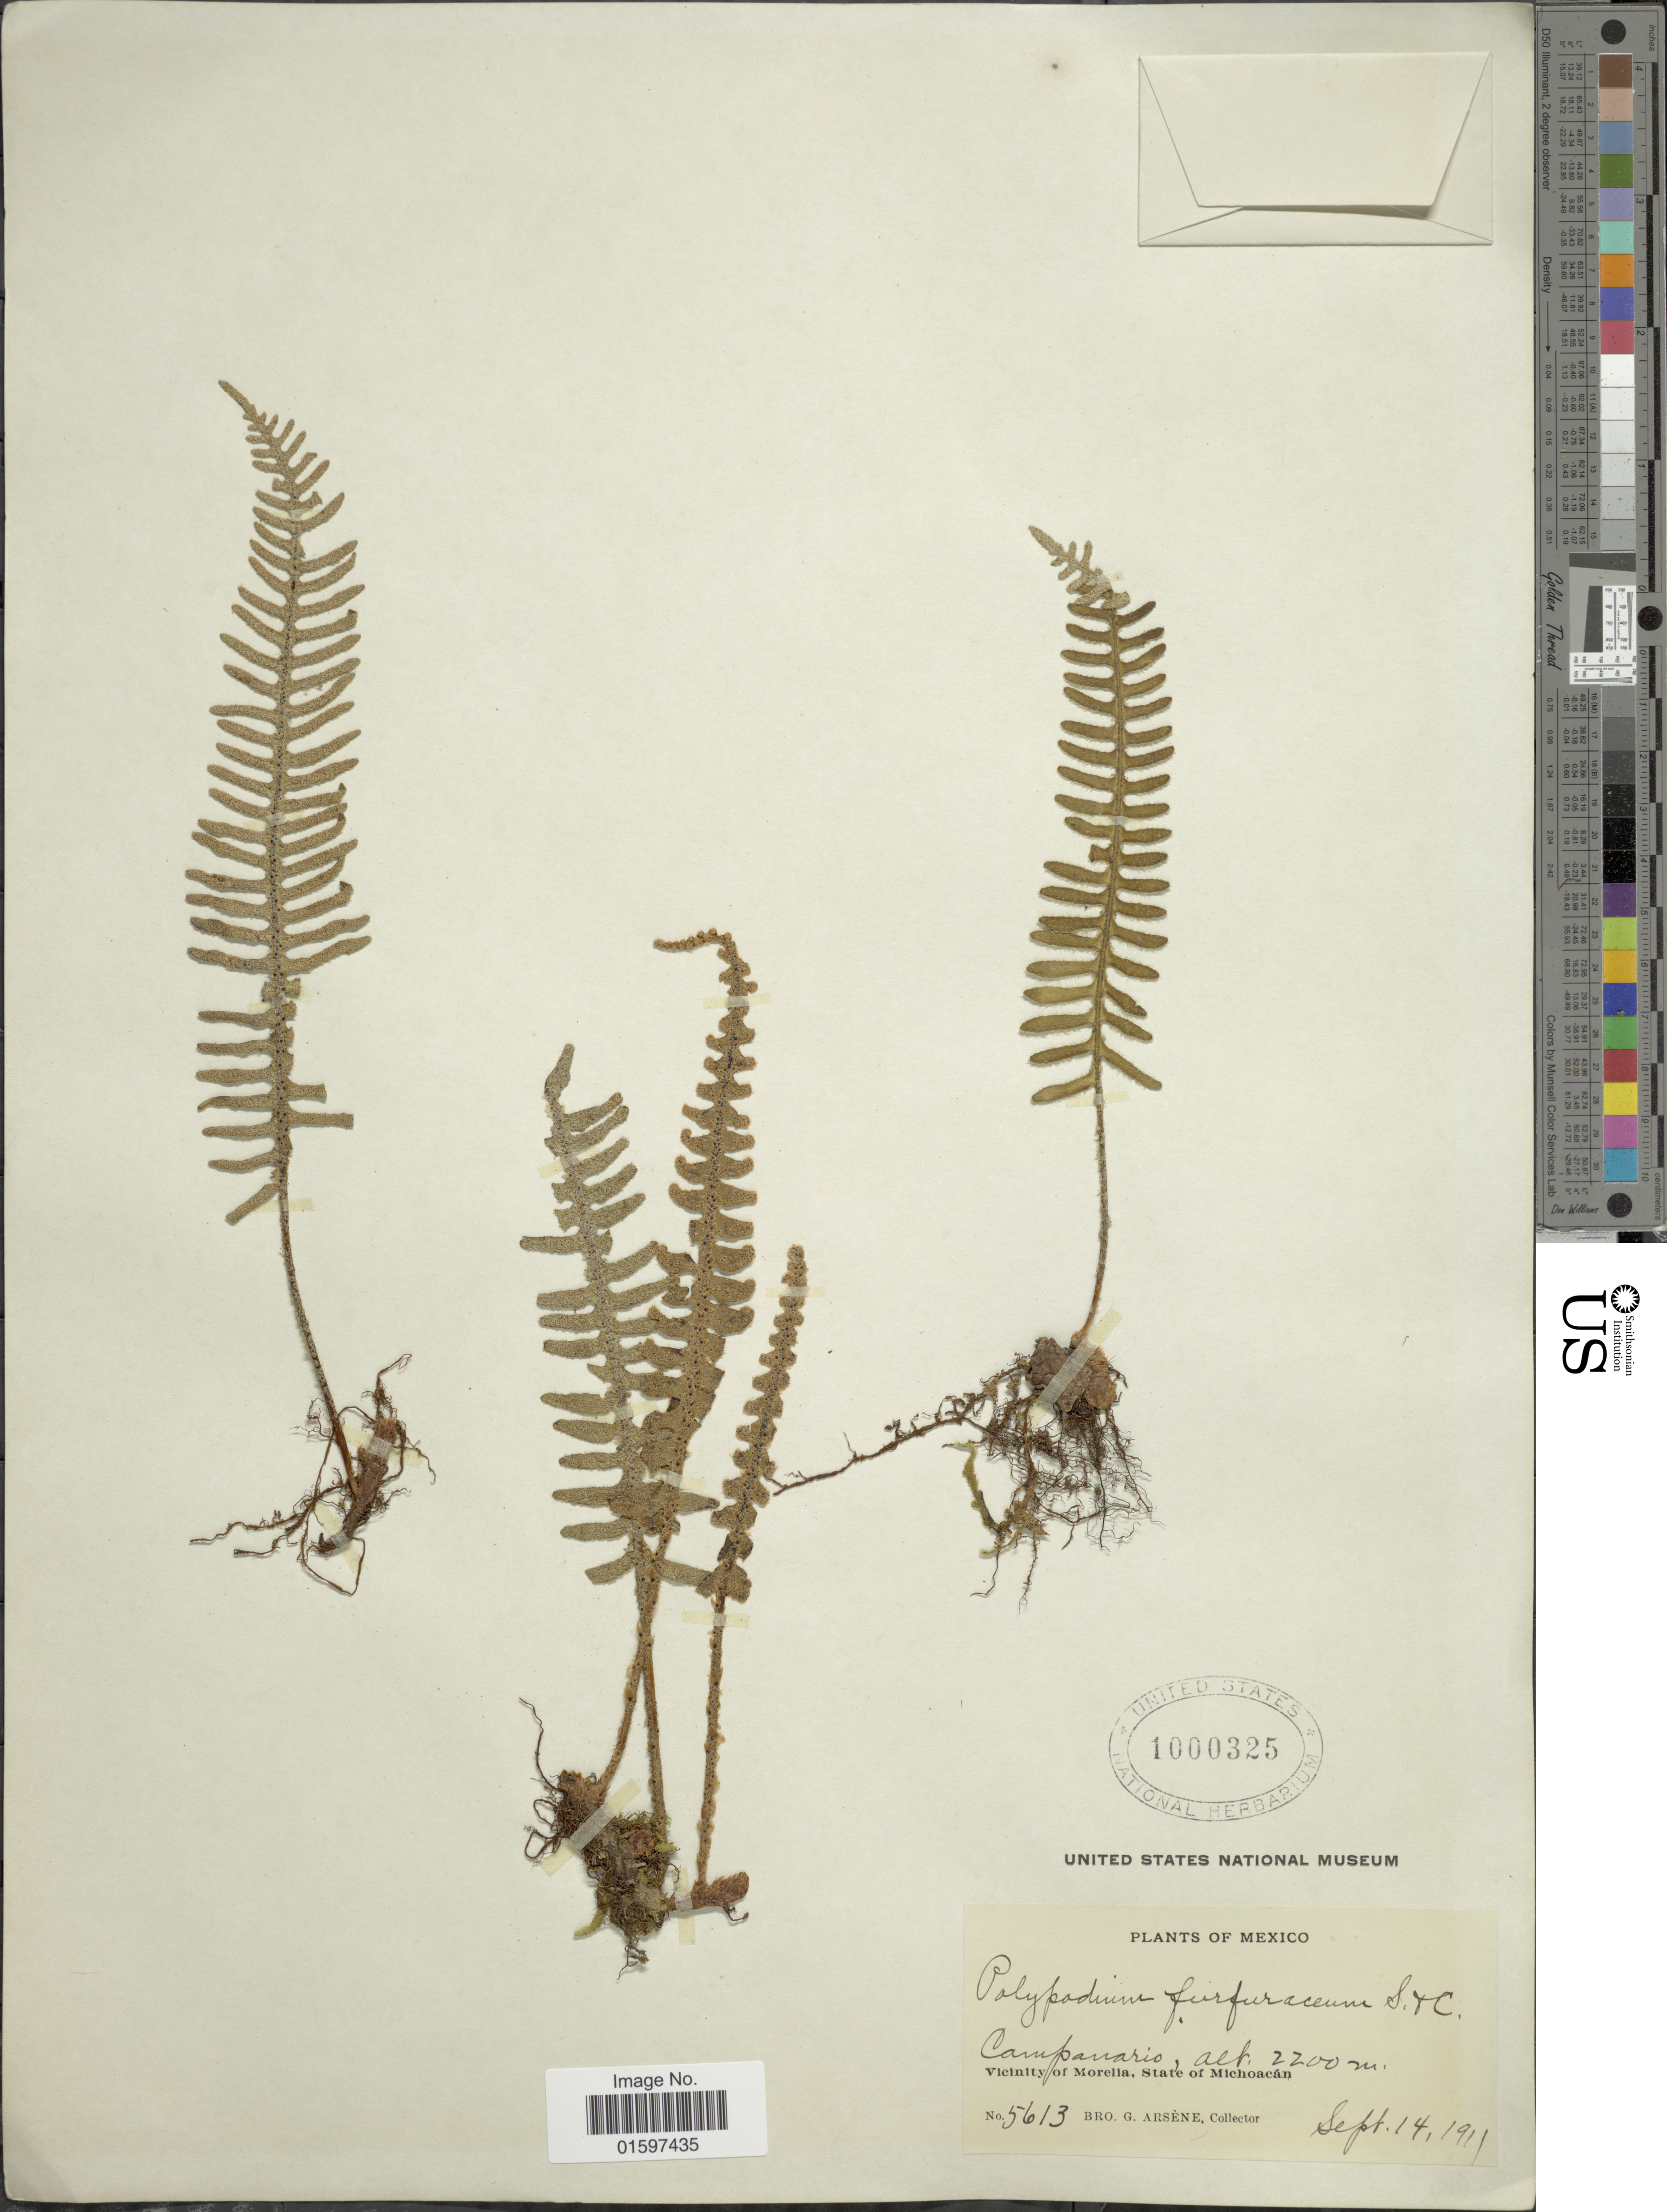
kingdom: Plantae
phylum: Tracheophyta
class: Polypodiopsida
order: Polypodiales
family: Polypodiaceae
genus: Pleopeltis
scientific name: Pleopeltis furfuracea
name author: (Schltdl. & Cham.) A.R. Sm. & Tejero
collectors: Bro. G. Arsène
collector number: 5613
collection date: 1911-09-14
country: Mexico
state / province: Michoacán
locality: Mexico, Campanario, Vicinity of Morelia, State of Michoacán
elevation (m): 2200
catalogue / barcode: US 1000325